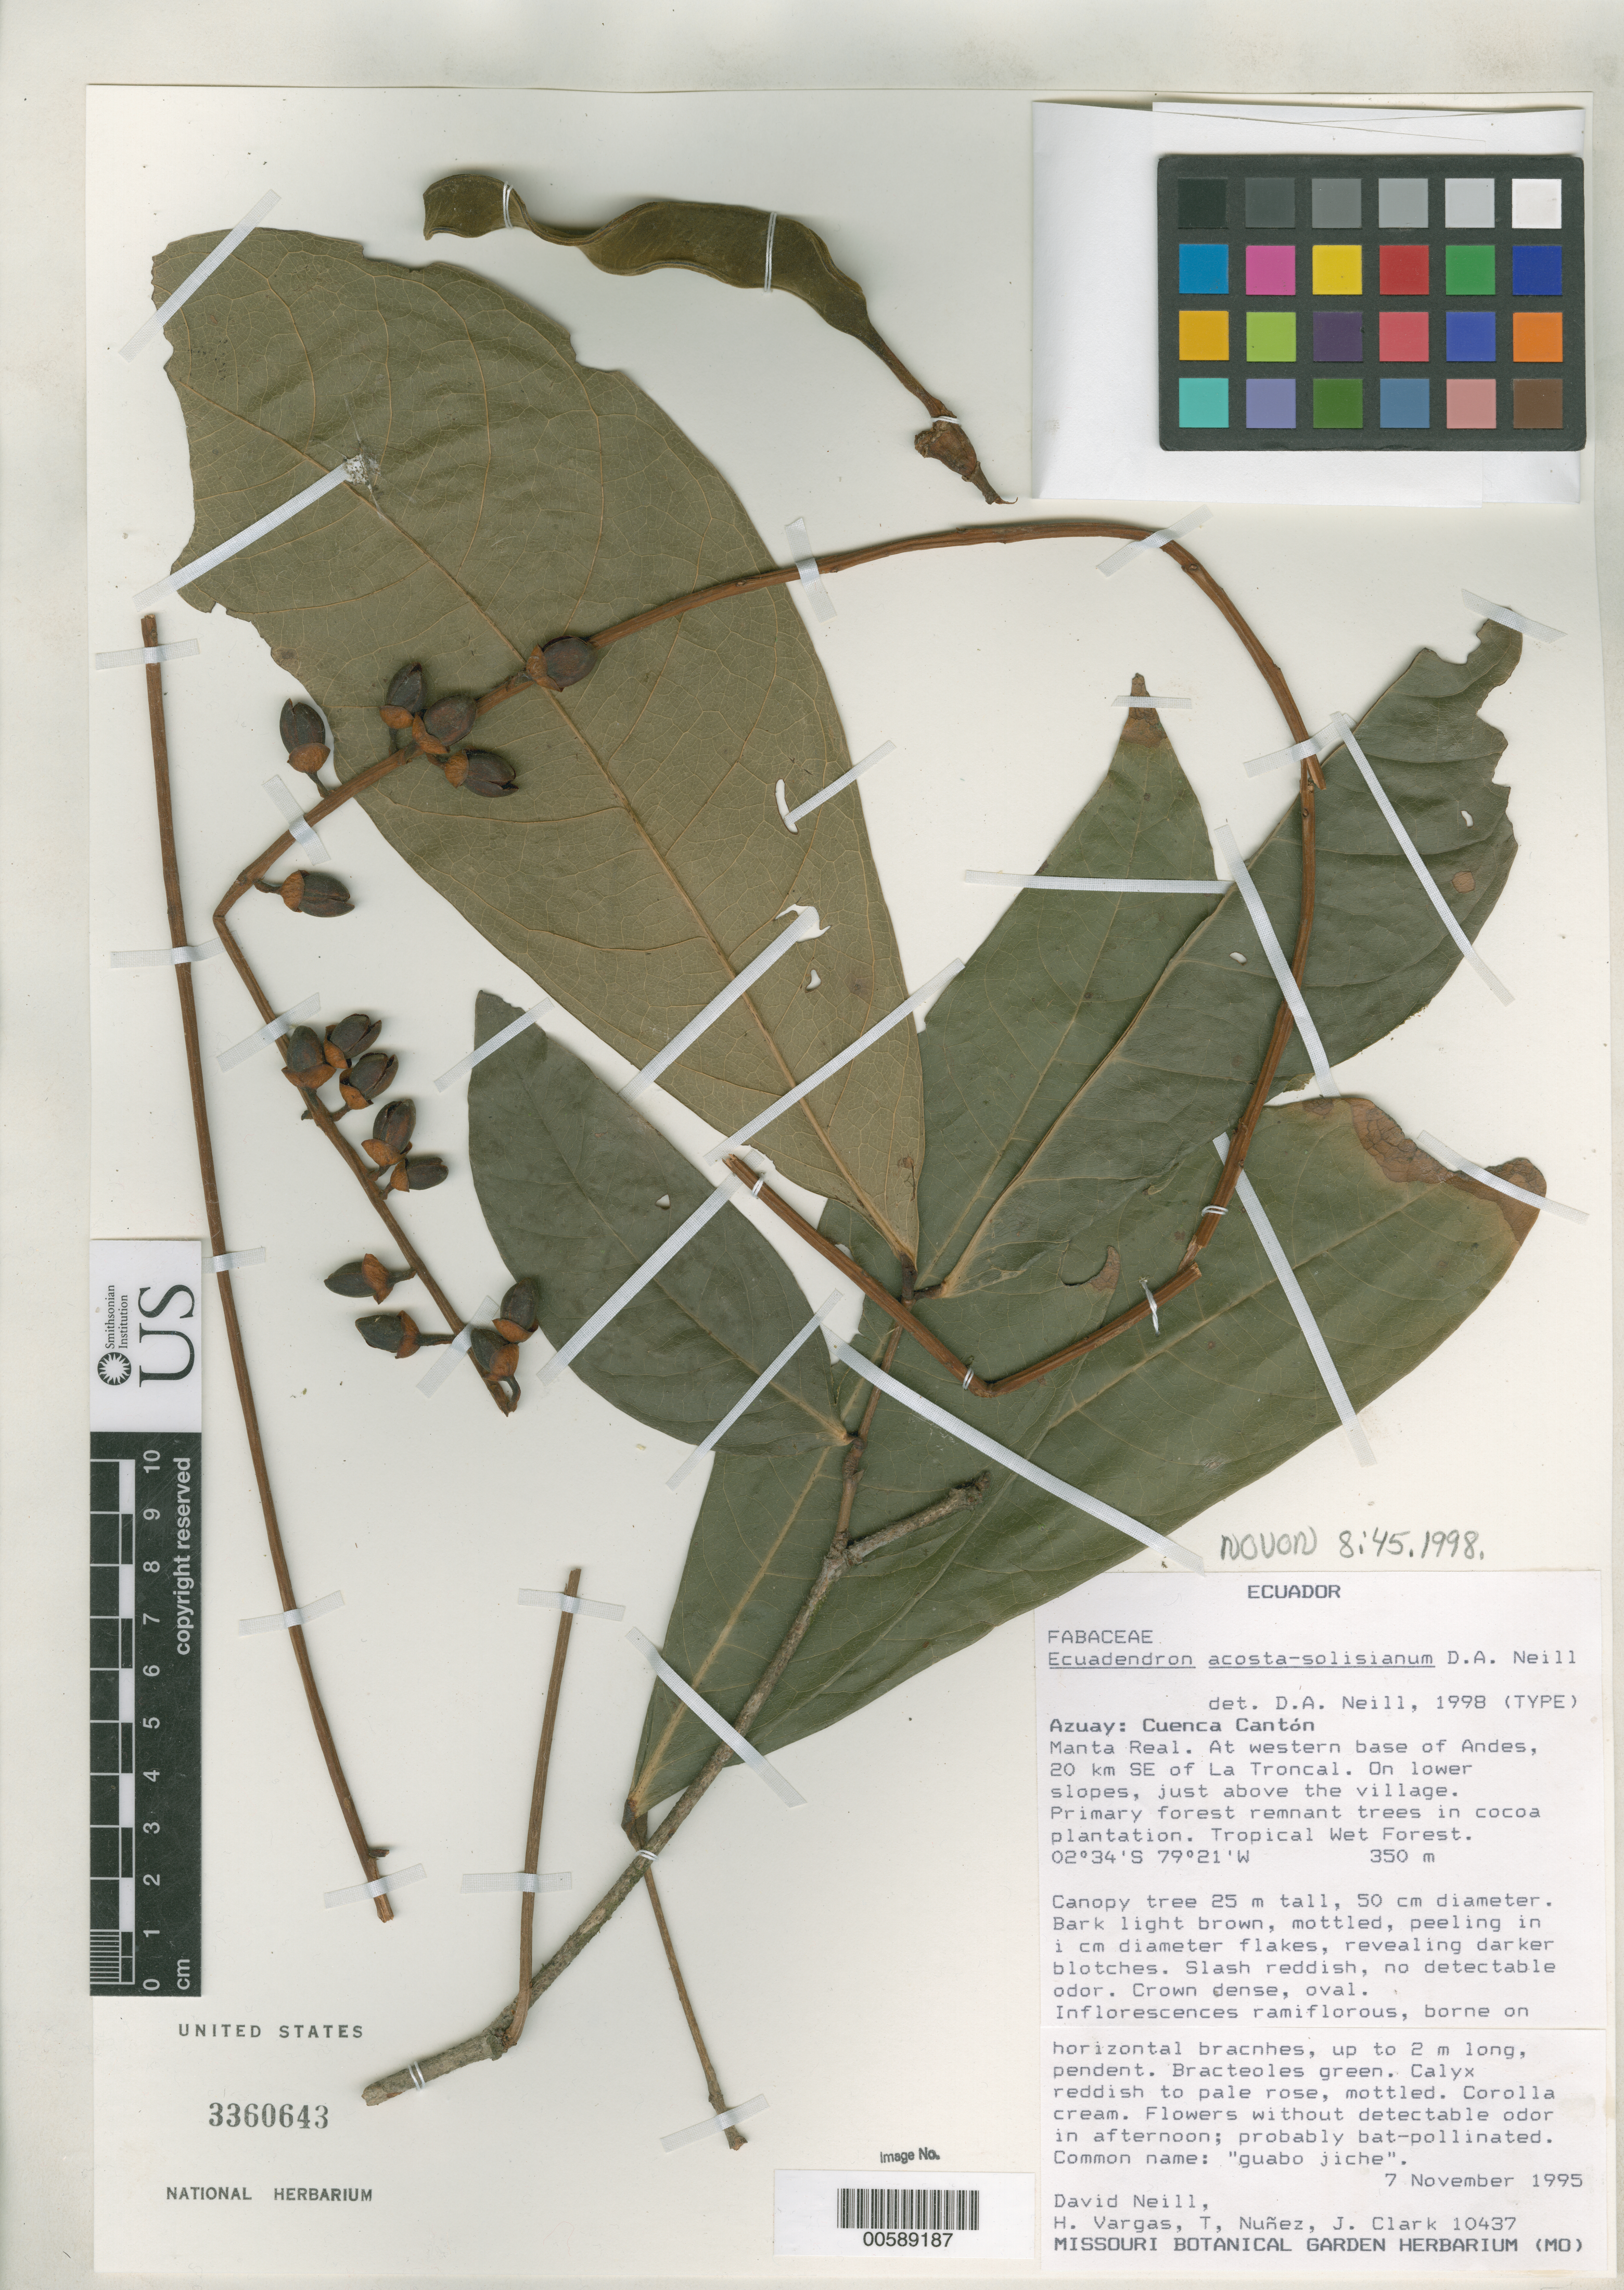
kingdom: Plantae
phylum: Tracheophyta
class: Magnoliopsida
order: Fabales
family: Fabaceae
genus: Ecuadendron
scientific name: Ecuadendron acosta-solisianum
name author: D.A. Neill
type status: Isotype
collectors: D. A. Neill, T. Núñez & J. L. Clark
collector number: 10437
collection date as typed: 07 Nov 1995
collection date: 1995-11-07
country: Ecuador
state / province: Azuay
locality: Cuenca Canton, Manta Real, western base of Andes, 20 km SE of La Troncal, lower slopes, just above Village.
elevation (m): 350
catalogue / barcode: US 3360643